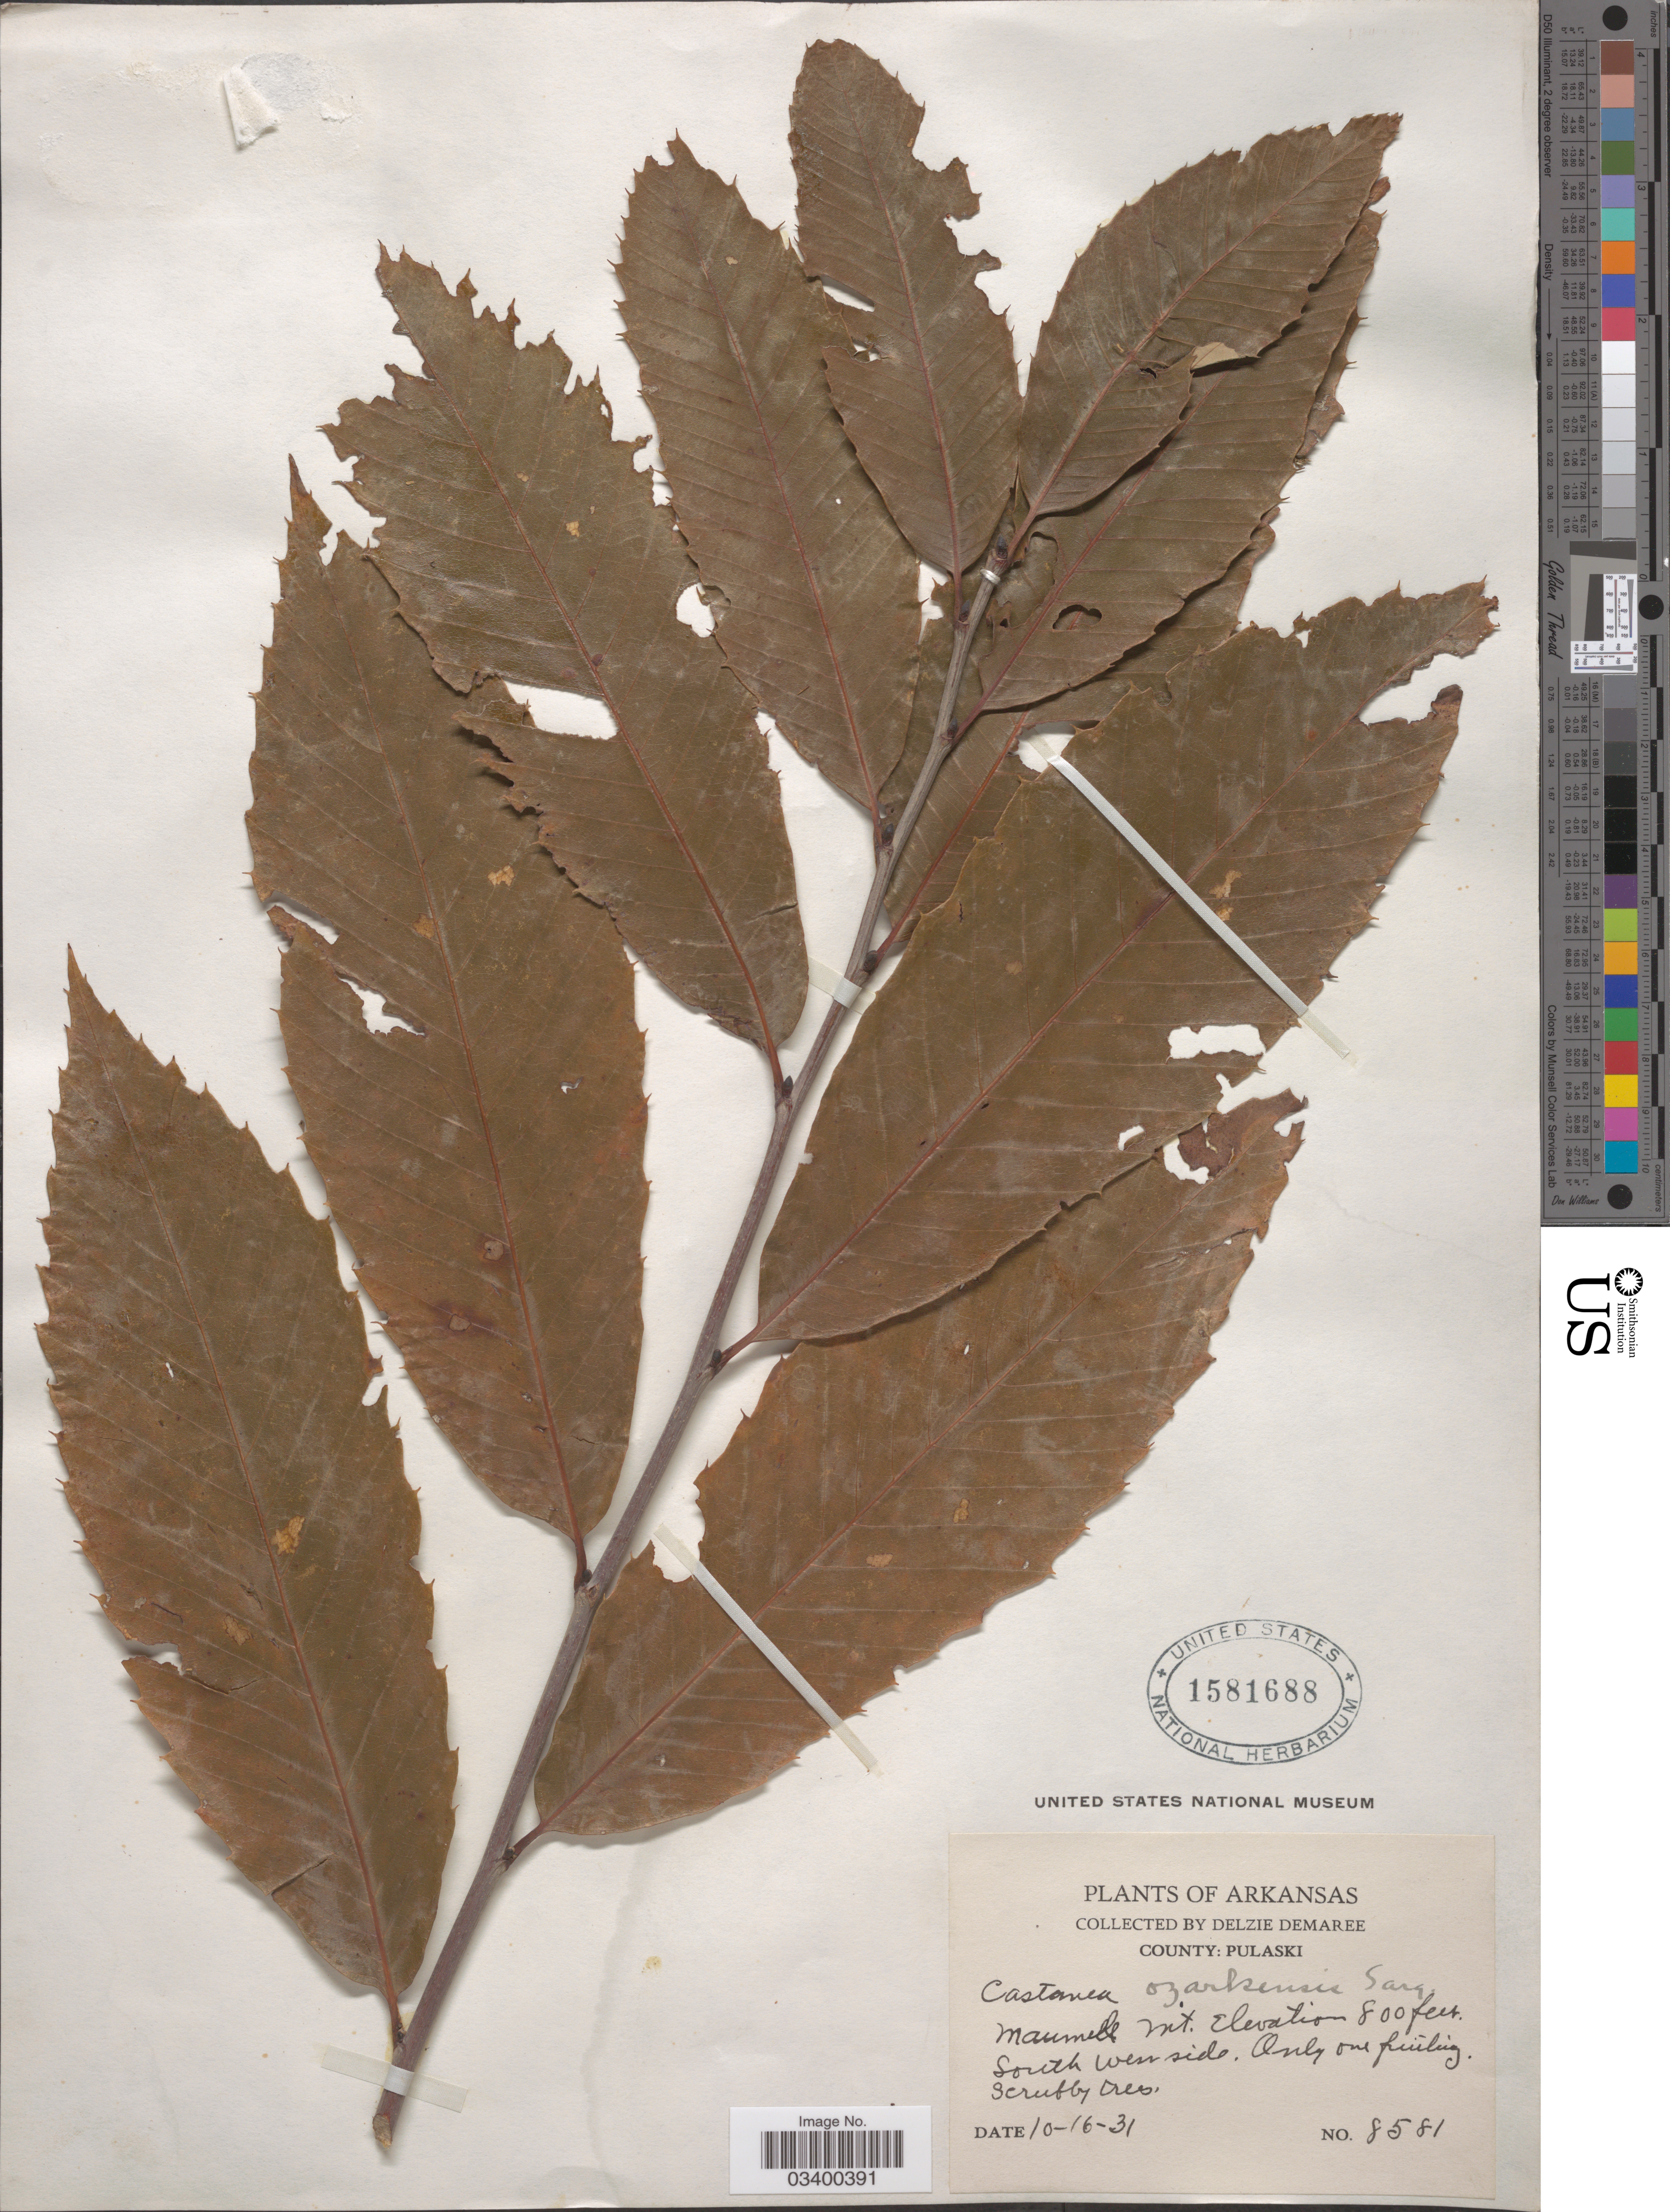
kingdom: Plantae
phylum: Tracheophyta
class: Magnoliopsida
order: Fagales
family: Fagaceae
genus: Castanea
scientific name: Castanea ozarkensis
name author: Ashe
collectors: D. Demaree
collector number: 8581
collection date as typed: Transcribed d/m/y: 16/10/31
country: United States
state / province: Arkansas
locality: County: Pulaski. Maumelle Mt. South west side.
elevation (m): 244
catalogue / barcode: US 1581688